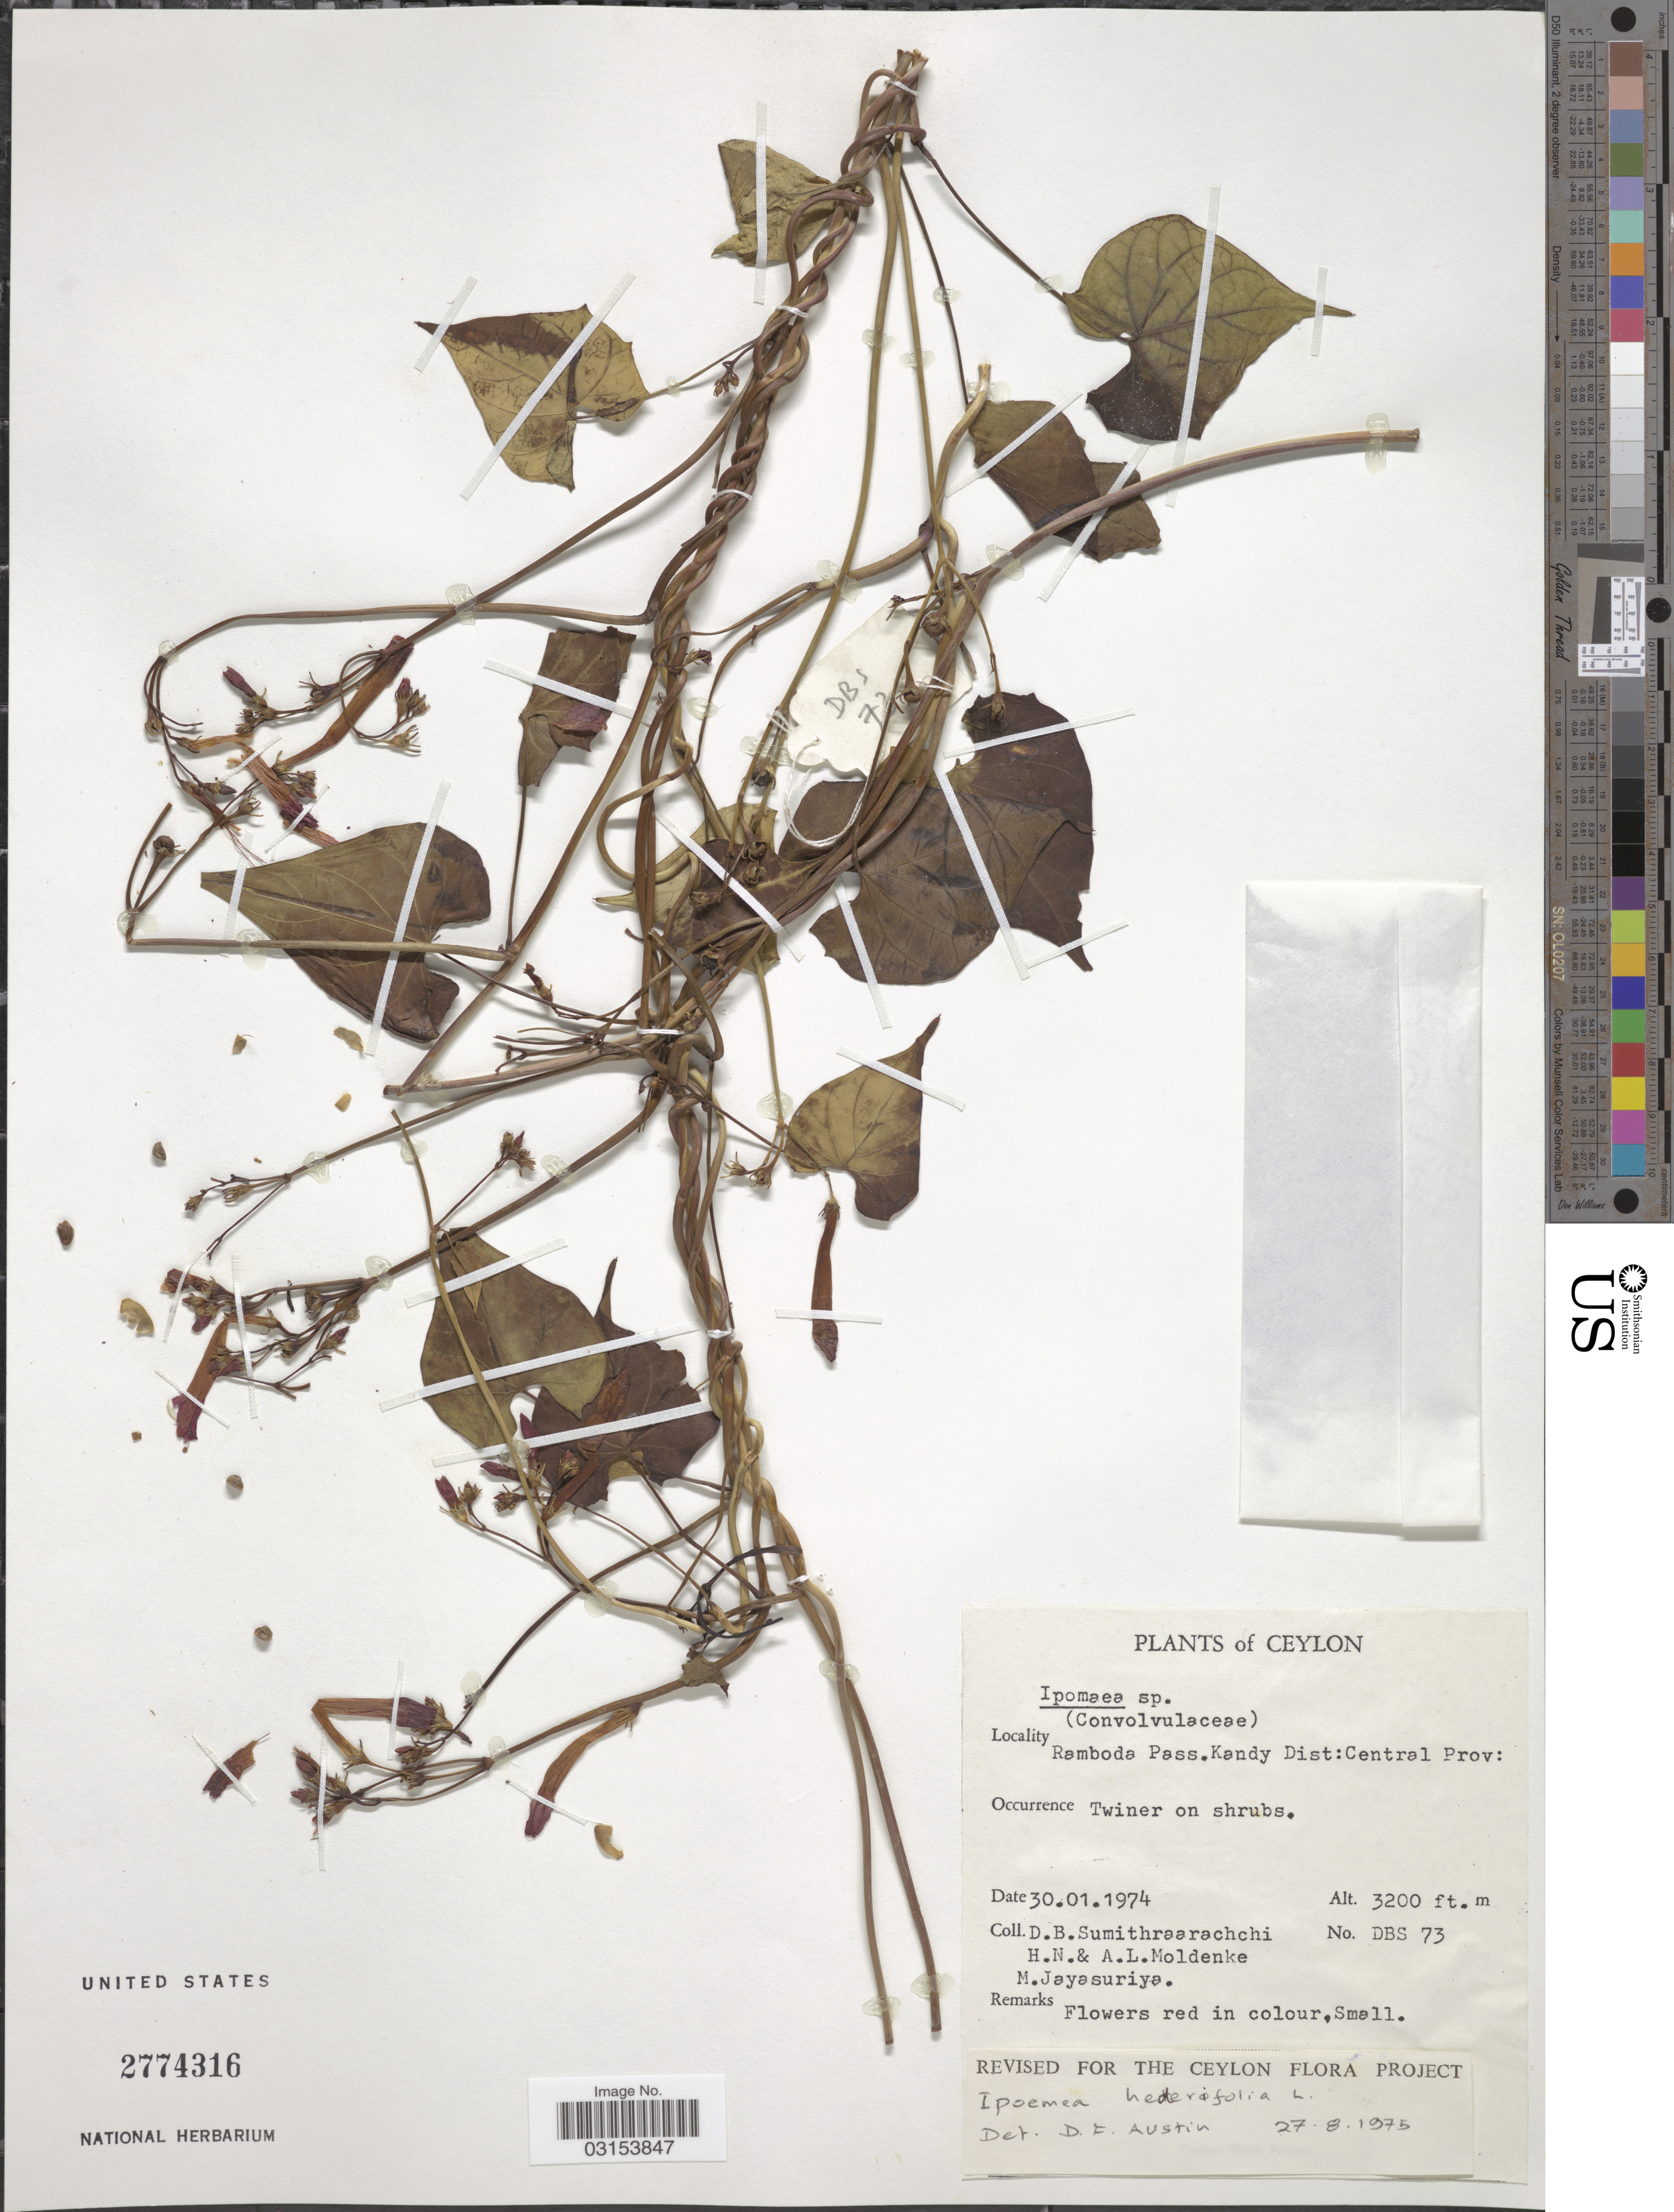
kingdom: Plantae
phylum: Tracheophyta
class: Magnoliopsida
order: Solanales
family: Convolvulaceae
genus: Ipomoea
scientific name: Ipomoea hederifolia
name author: L.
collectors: D. B. Sumithraarachchi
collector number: DBS 73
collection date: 1974-01-30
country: Sri Lanka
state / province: Central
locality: Ceylon. Ramboda Pass. Kandy Dist.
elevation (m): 975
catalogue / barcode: US 2774316